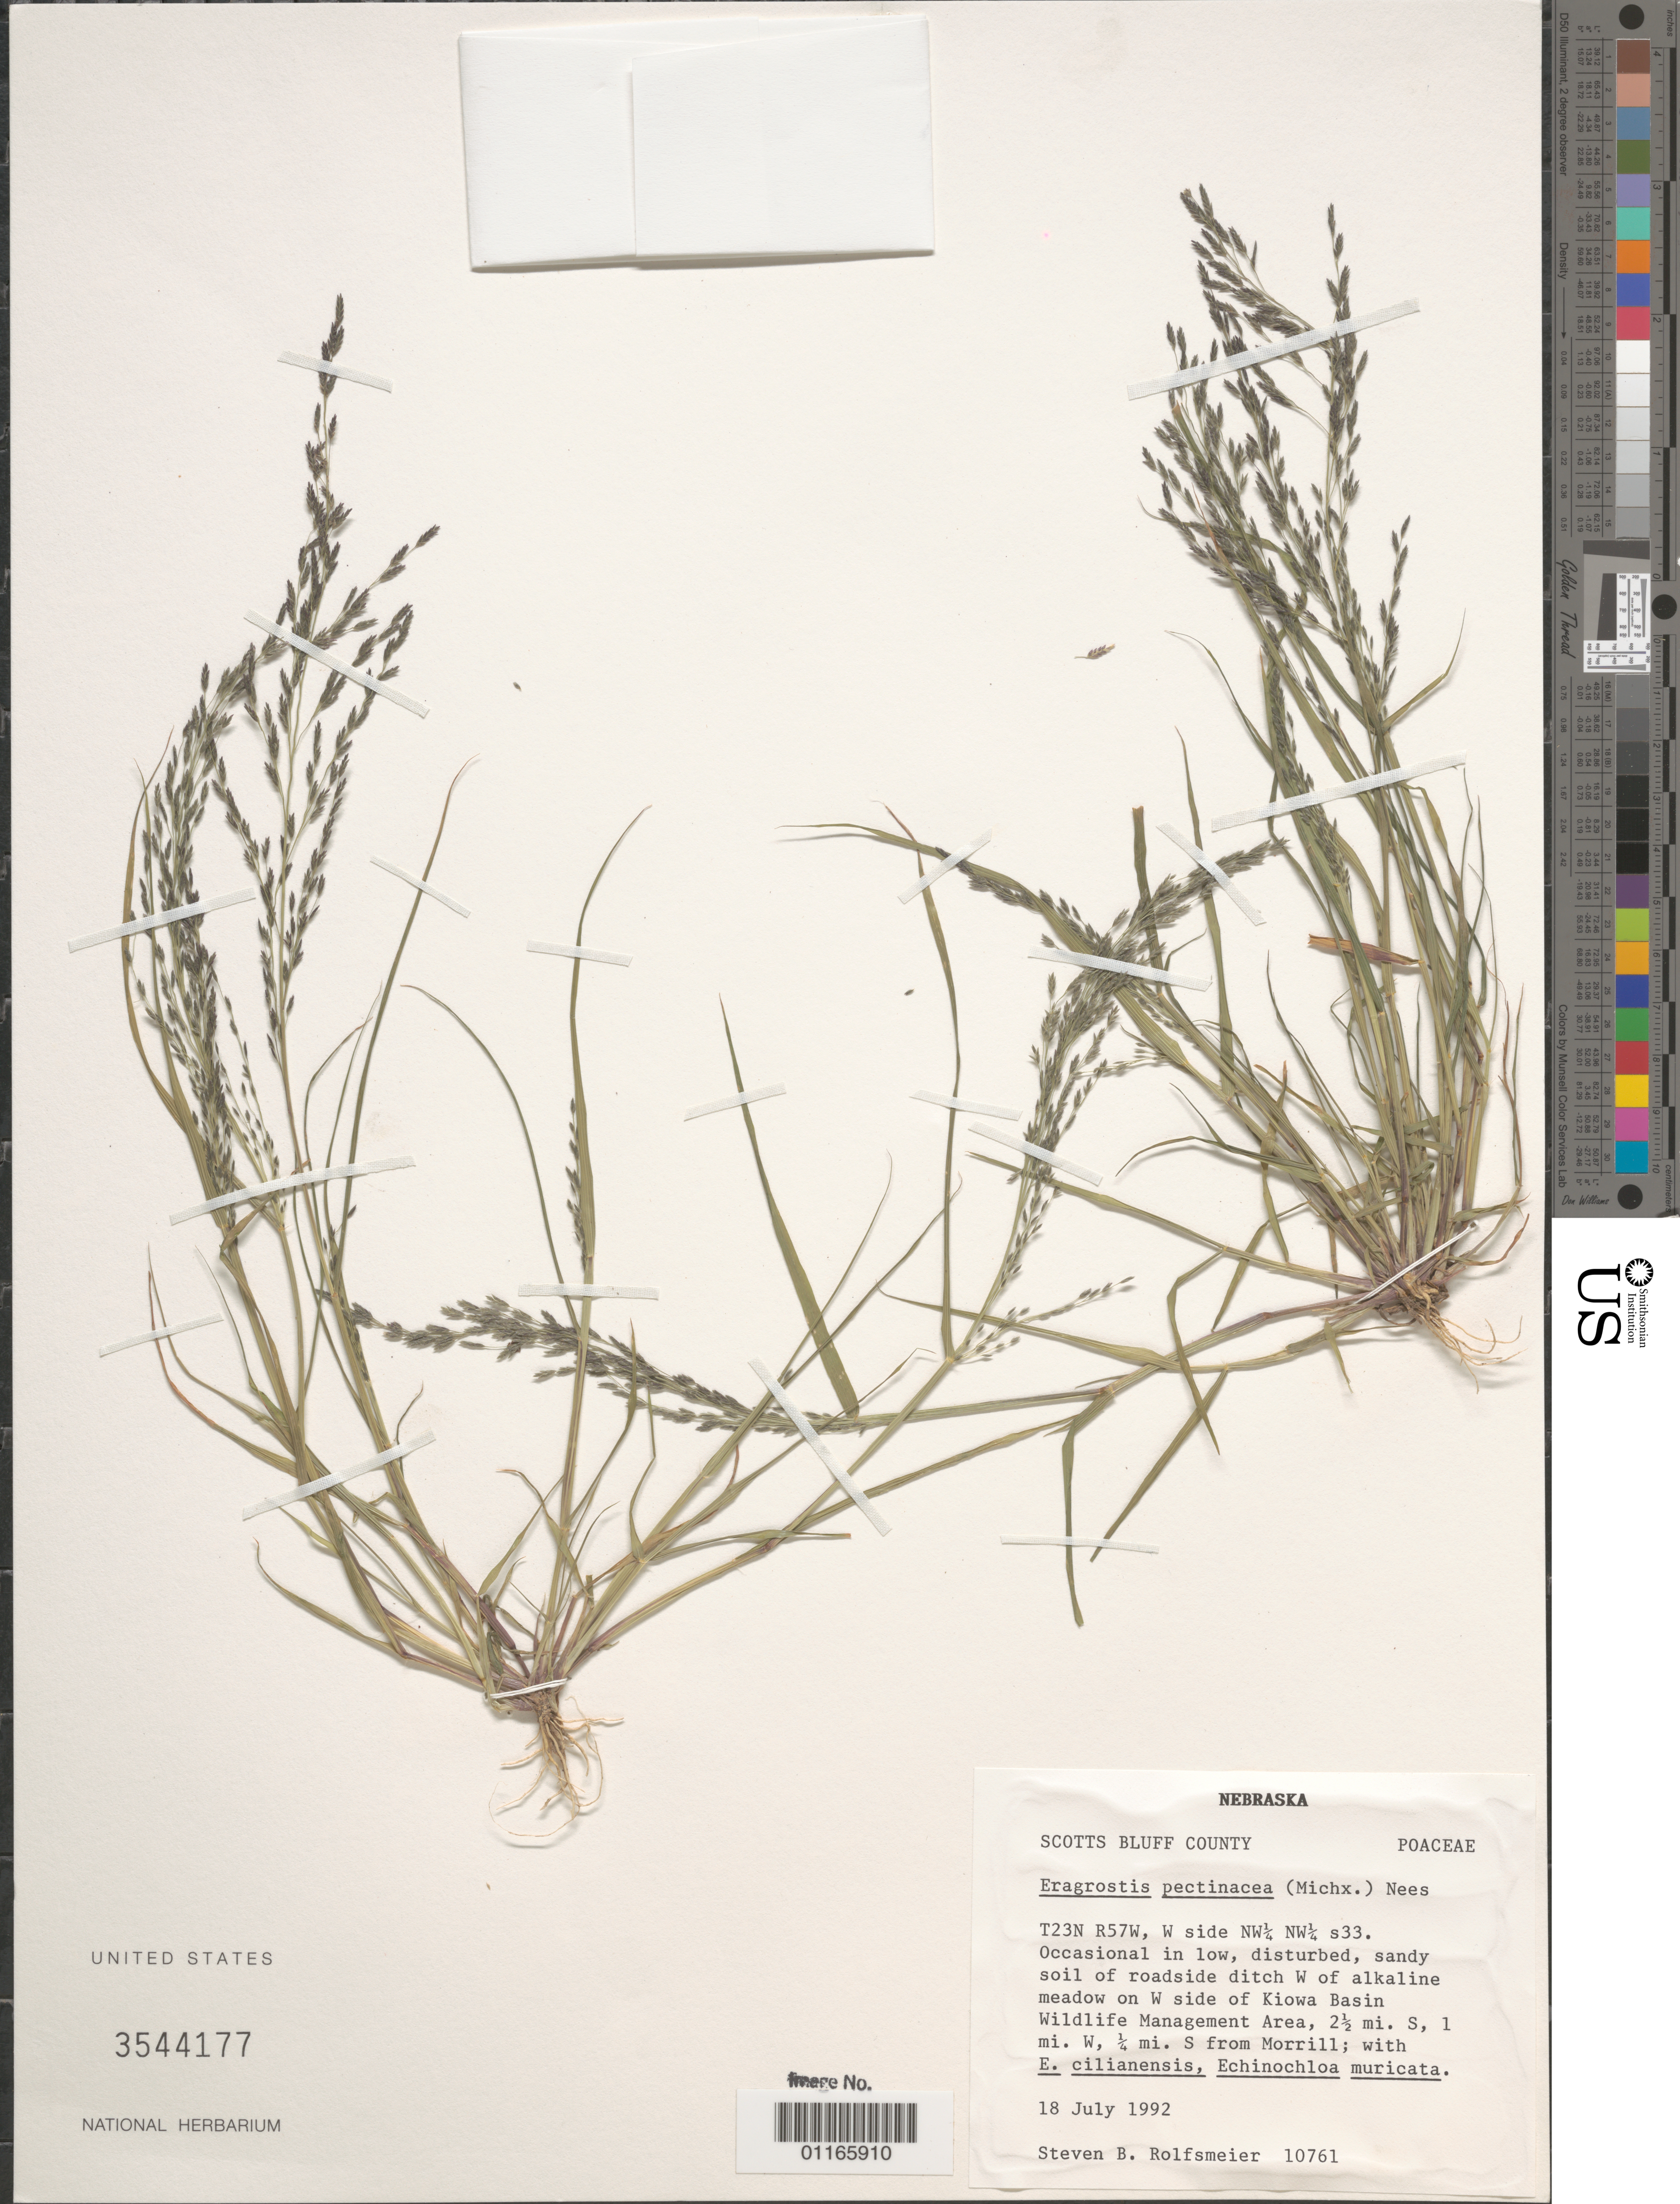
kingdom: Plantae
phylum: Tracheophyta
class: Liliopsida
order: Poales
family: Poaceae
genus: Eragrostis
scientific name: Eragrostis pectinacea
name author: (Michx.) Nees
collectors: S. Rolfsmeier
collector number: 10761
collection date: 1992-07-18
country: United States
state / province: Nebraska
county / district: Scotts Bluff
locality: T23N R57W, W side NW1/4 NW1/4 s33.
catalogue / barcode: US 3544177